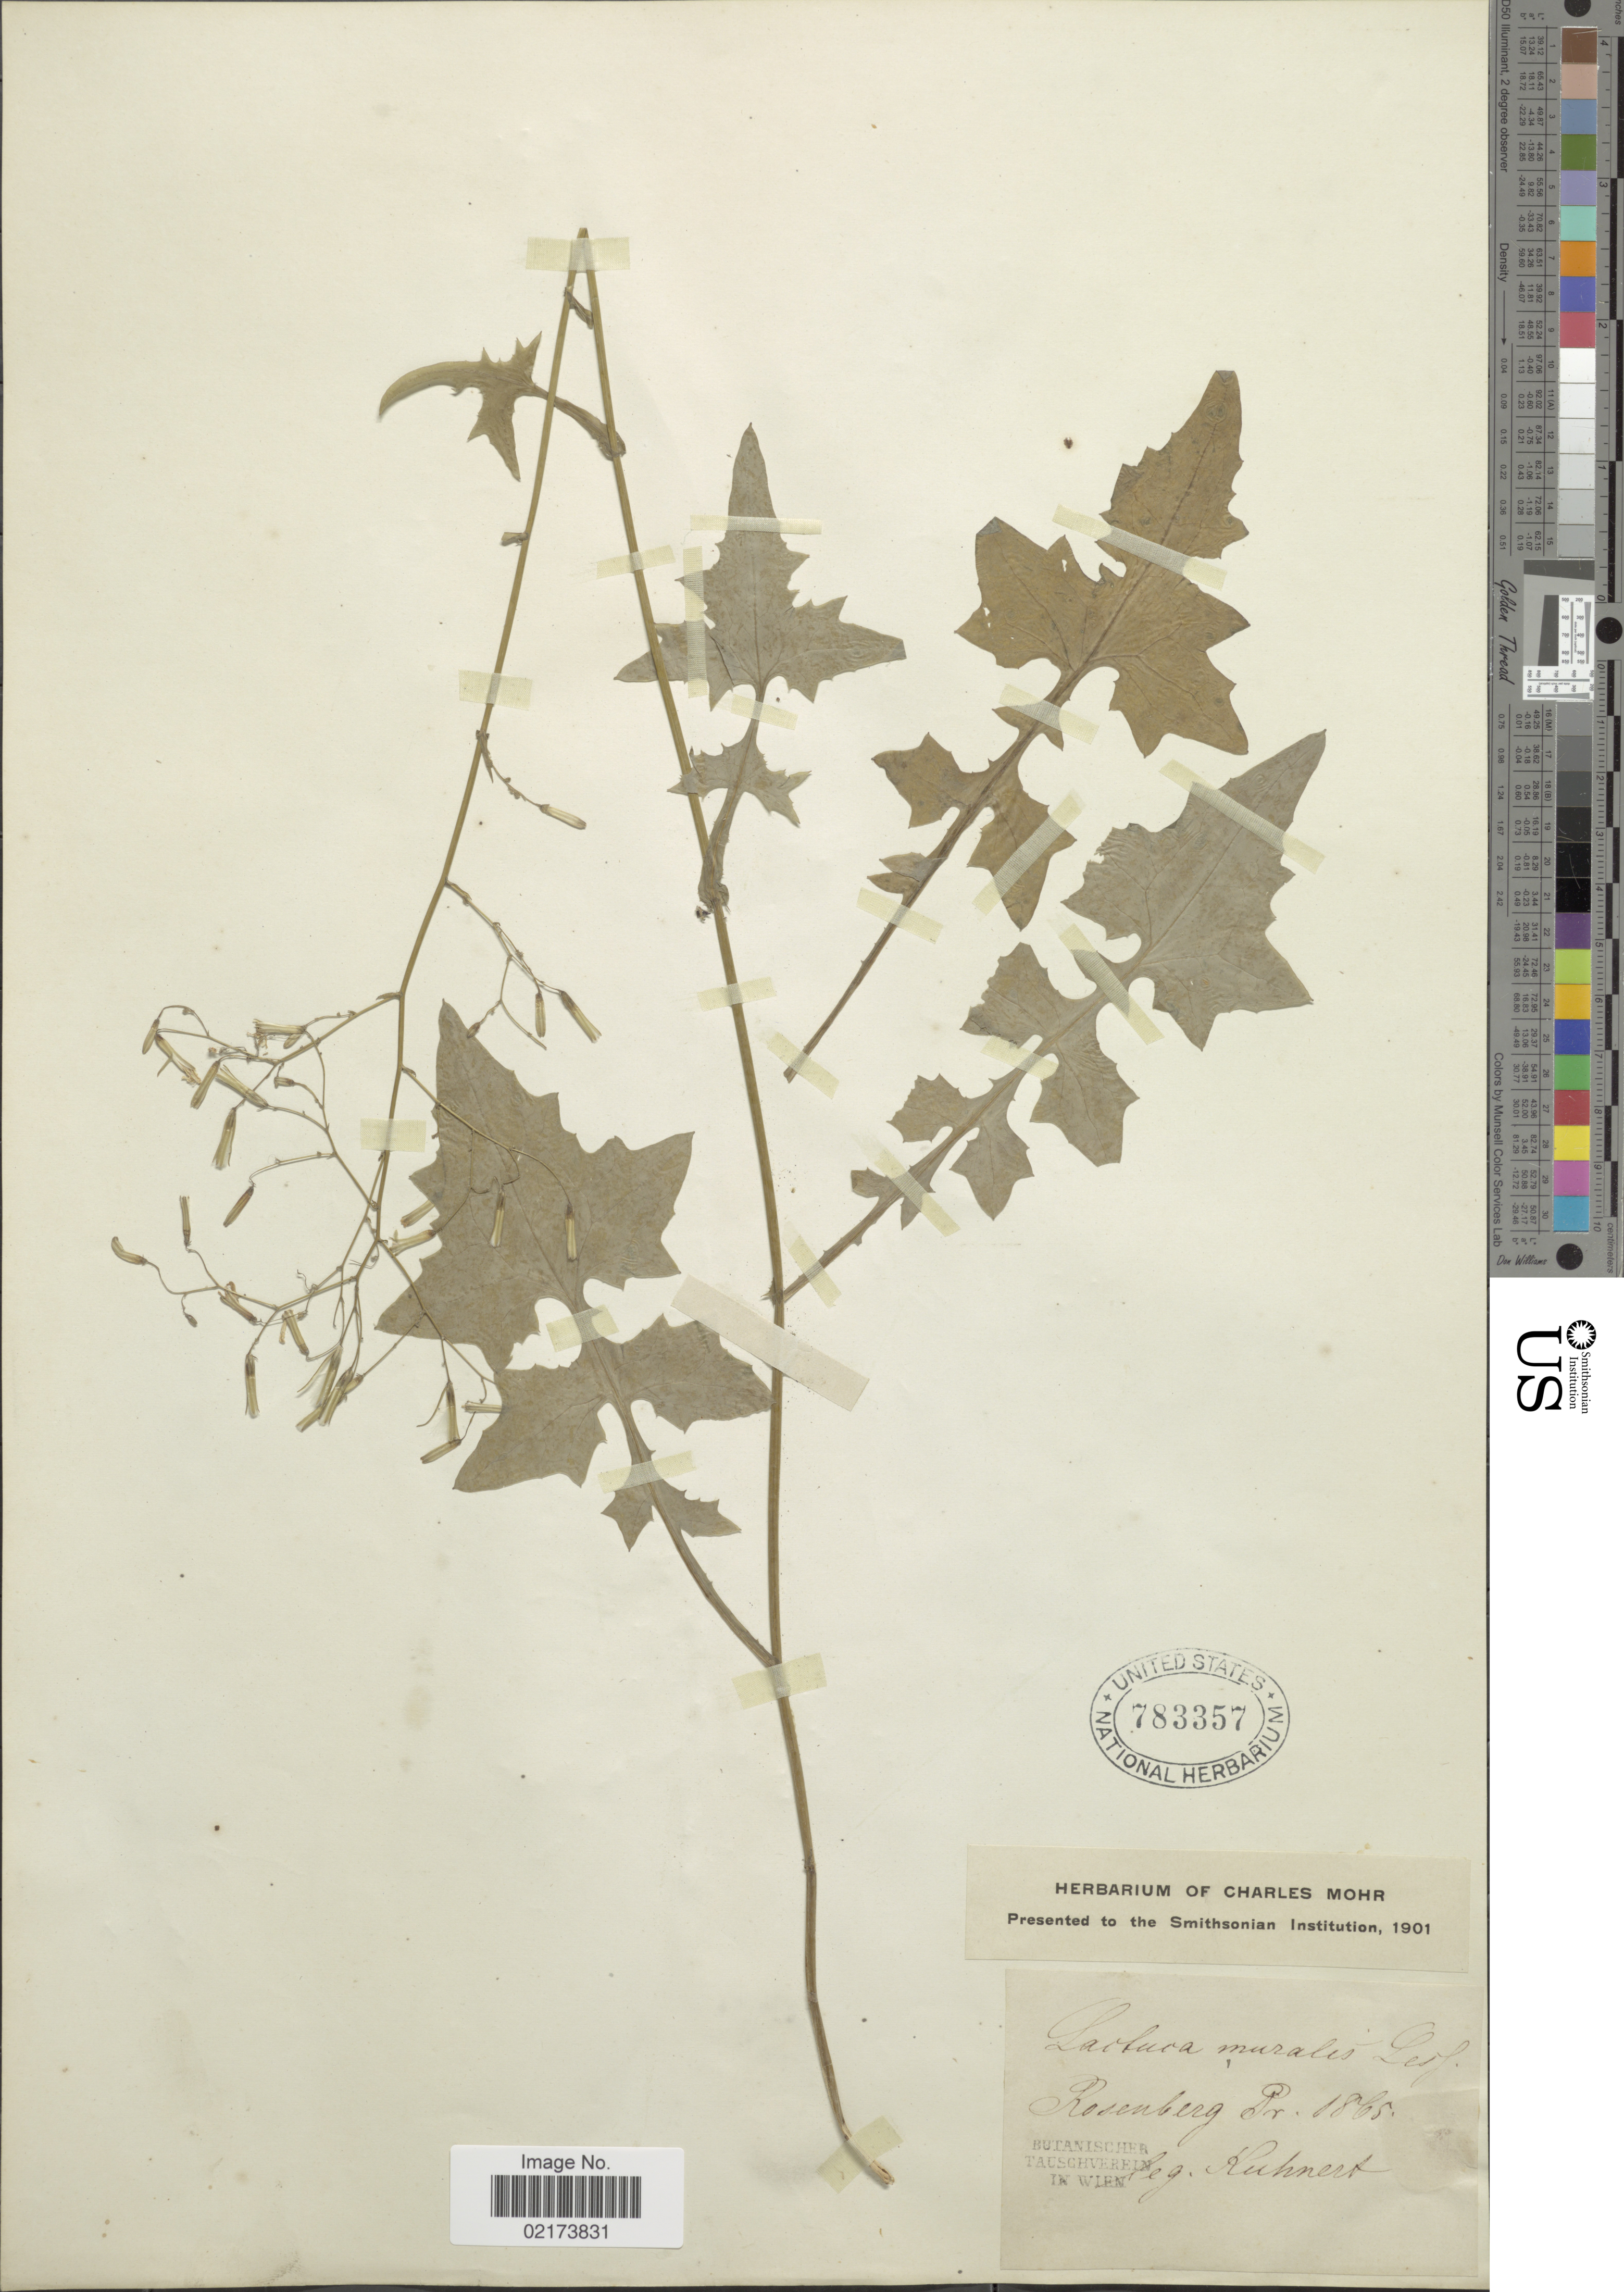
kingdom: Plantae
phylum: Tracheophyta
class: Magnoliopsida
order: Asterales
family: Asteraceae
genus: Lactuca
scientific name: Lactuca muralis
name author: (L.) Gaertn.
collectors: Kuhnert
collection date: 1865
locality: Rosenburg Pr.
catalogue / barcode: US 783357